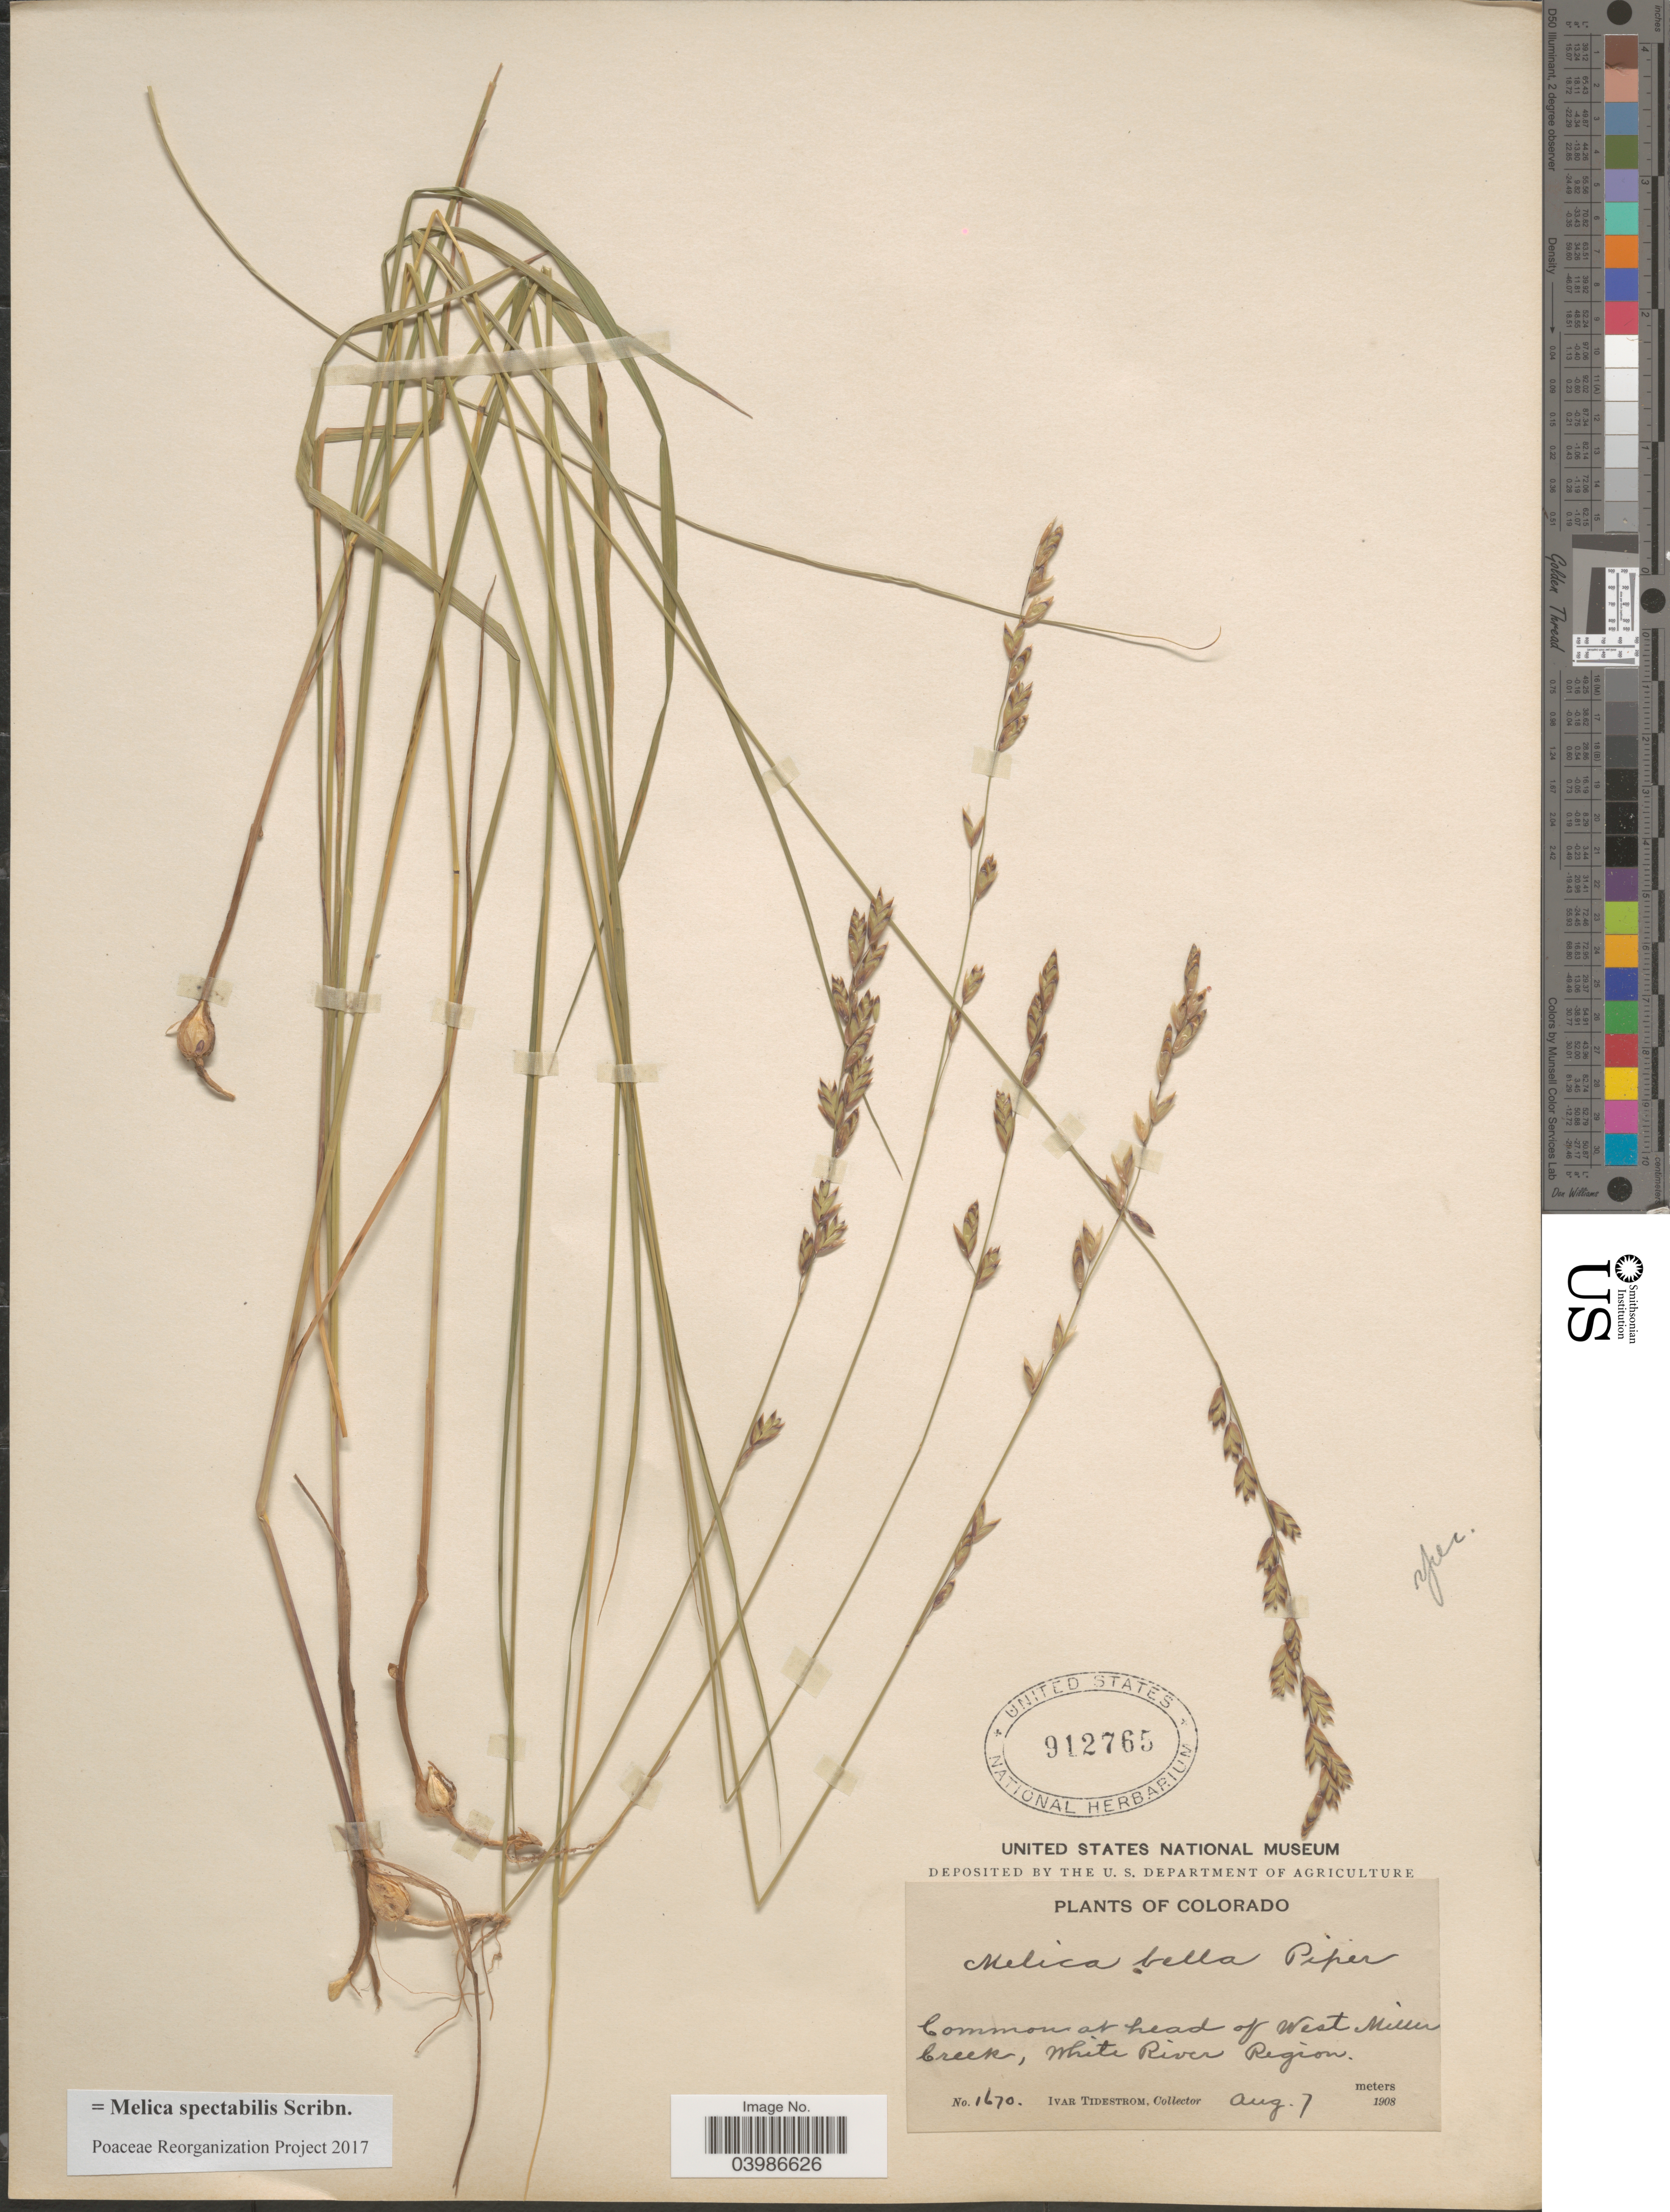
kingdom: Plantae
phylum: Tracheophyta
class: Liliopsida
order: Poales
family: Poaceae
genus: Melica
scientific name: Melica spectabilis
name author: Scribn.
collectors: I. F. Tidestrom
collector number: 1670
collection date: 1908-08-07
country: United States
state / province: Colorado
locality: Common at head of West Miller Creek, White River Region.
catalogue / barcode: US 912765